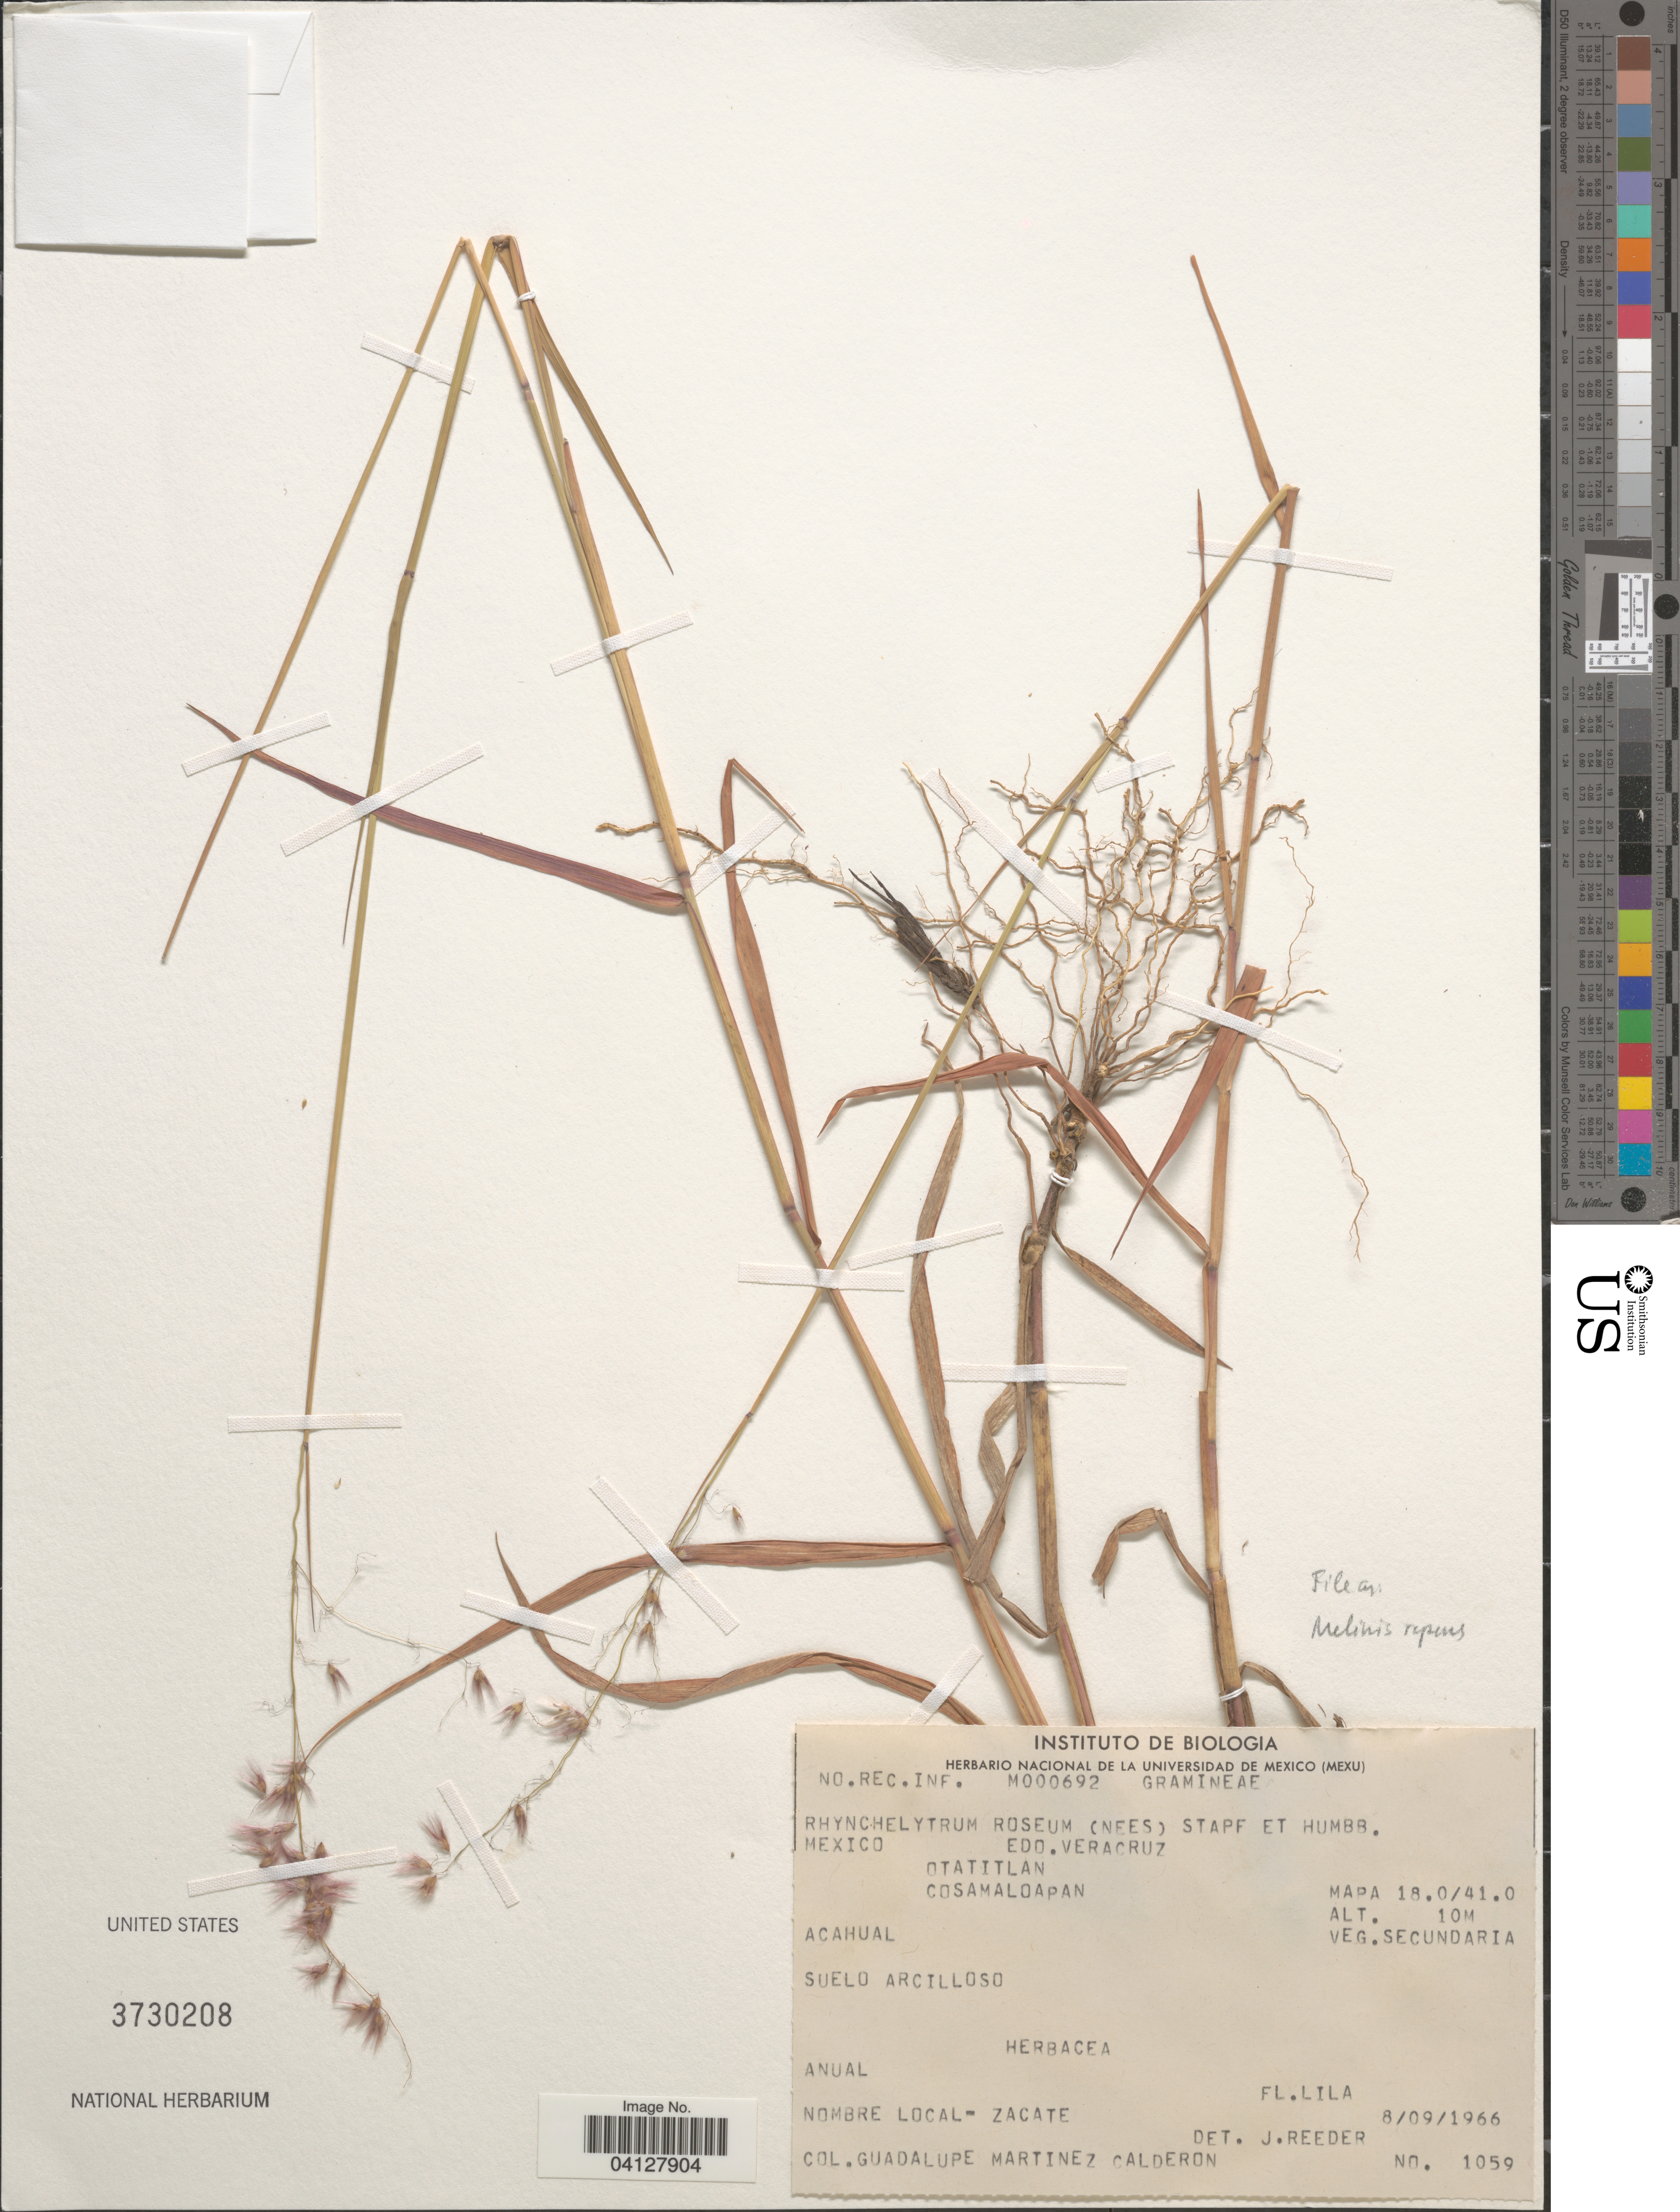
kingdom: Plantae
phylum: Tracheophyta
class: Liliopsida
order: Poales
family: Poaceae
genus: Rhynchelytrum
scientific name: Rhynchelytrum roseum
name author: (Nees) Stapf & C.E. Hubb.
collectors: G. Martinez-C.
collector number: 1059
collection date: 1966-09-08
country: Mexico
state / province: Veracruz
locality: Edo. Veracruz. Otatitlan. Cosamaloapan. Acahual.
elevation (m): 10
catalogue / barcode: US 3730208